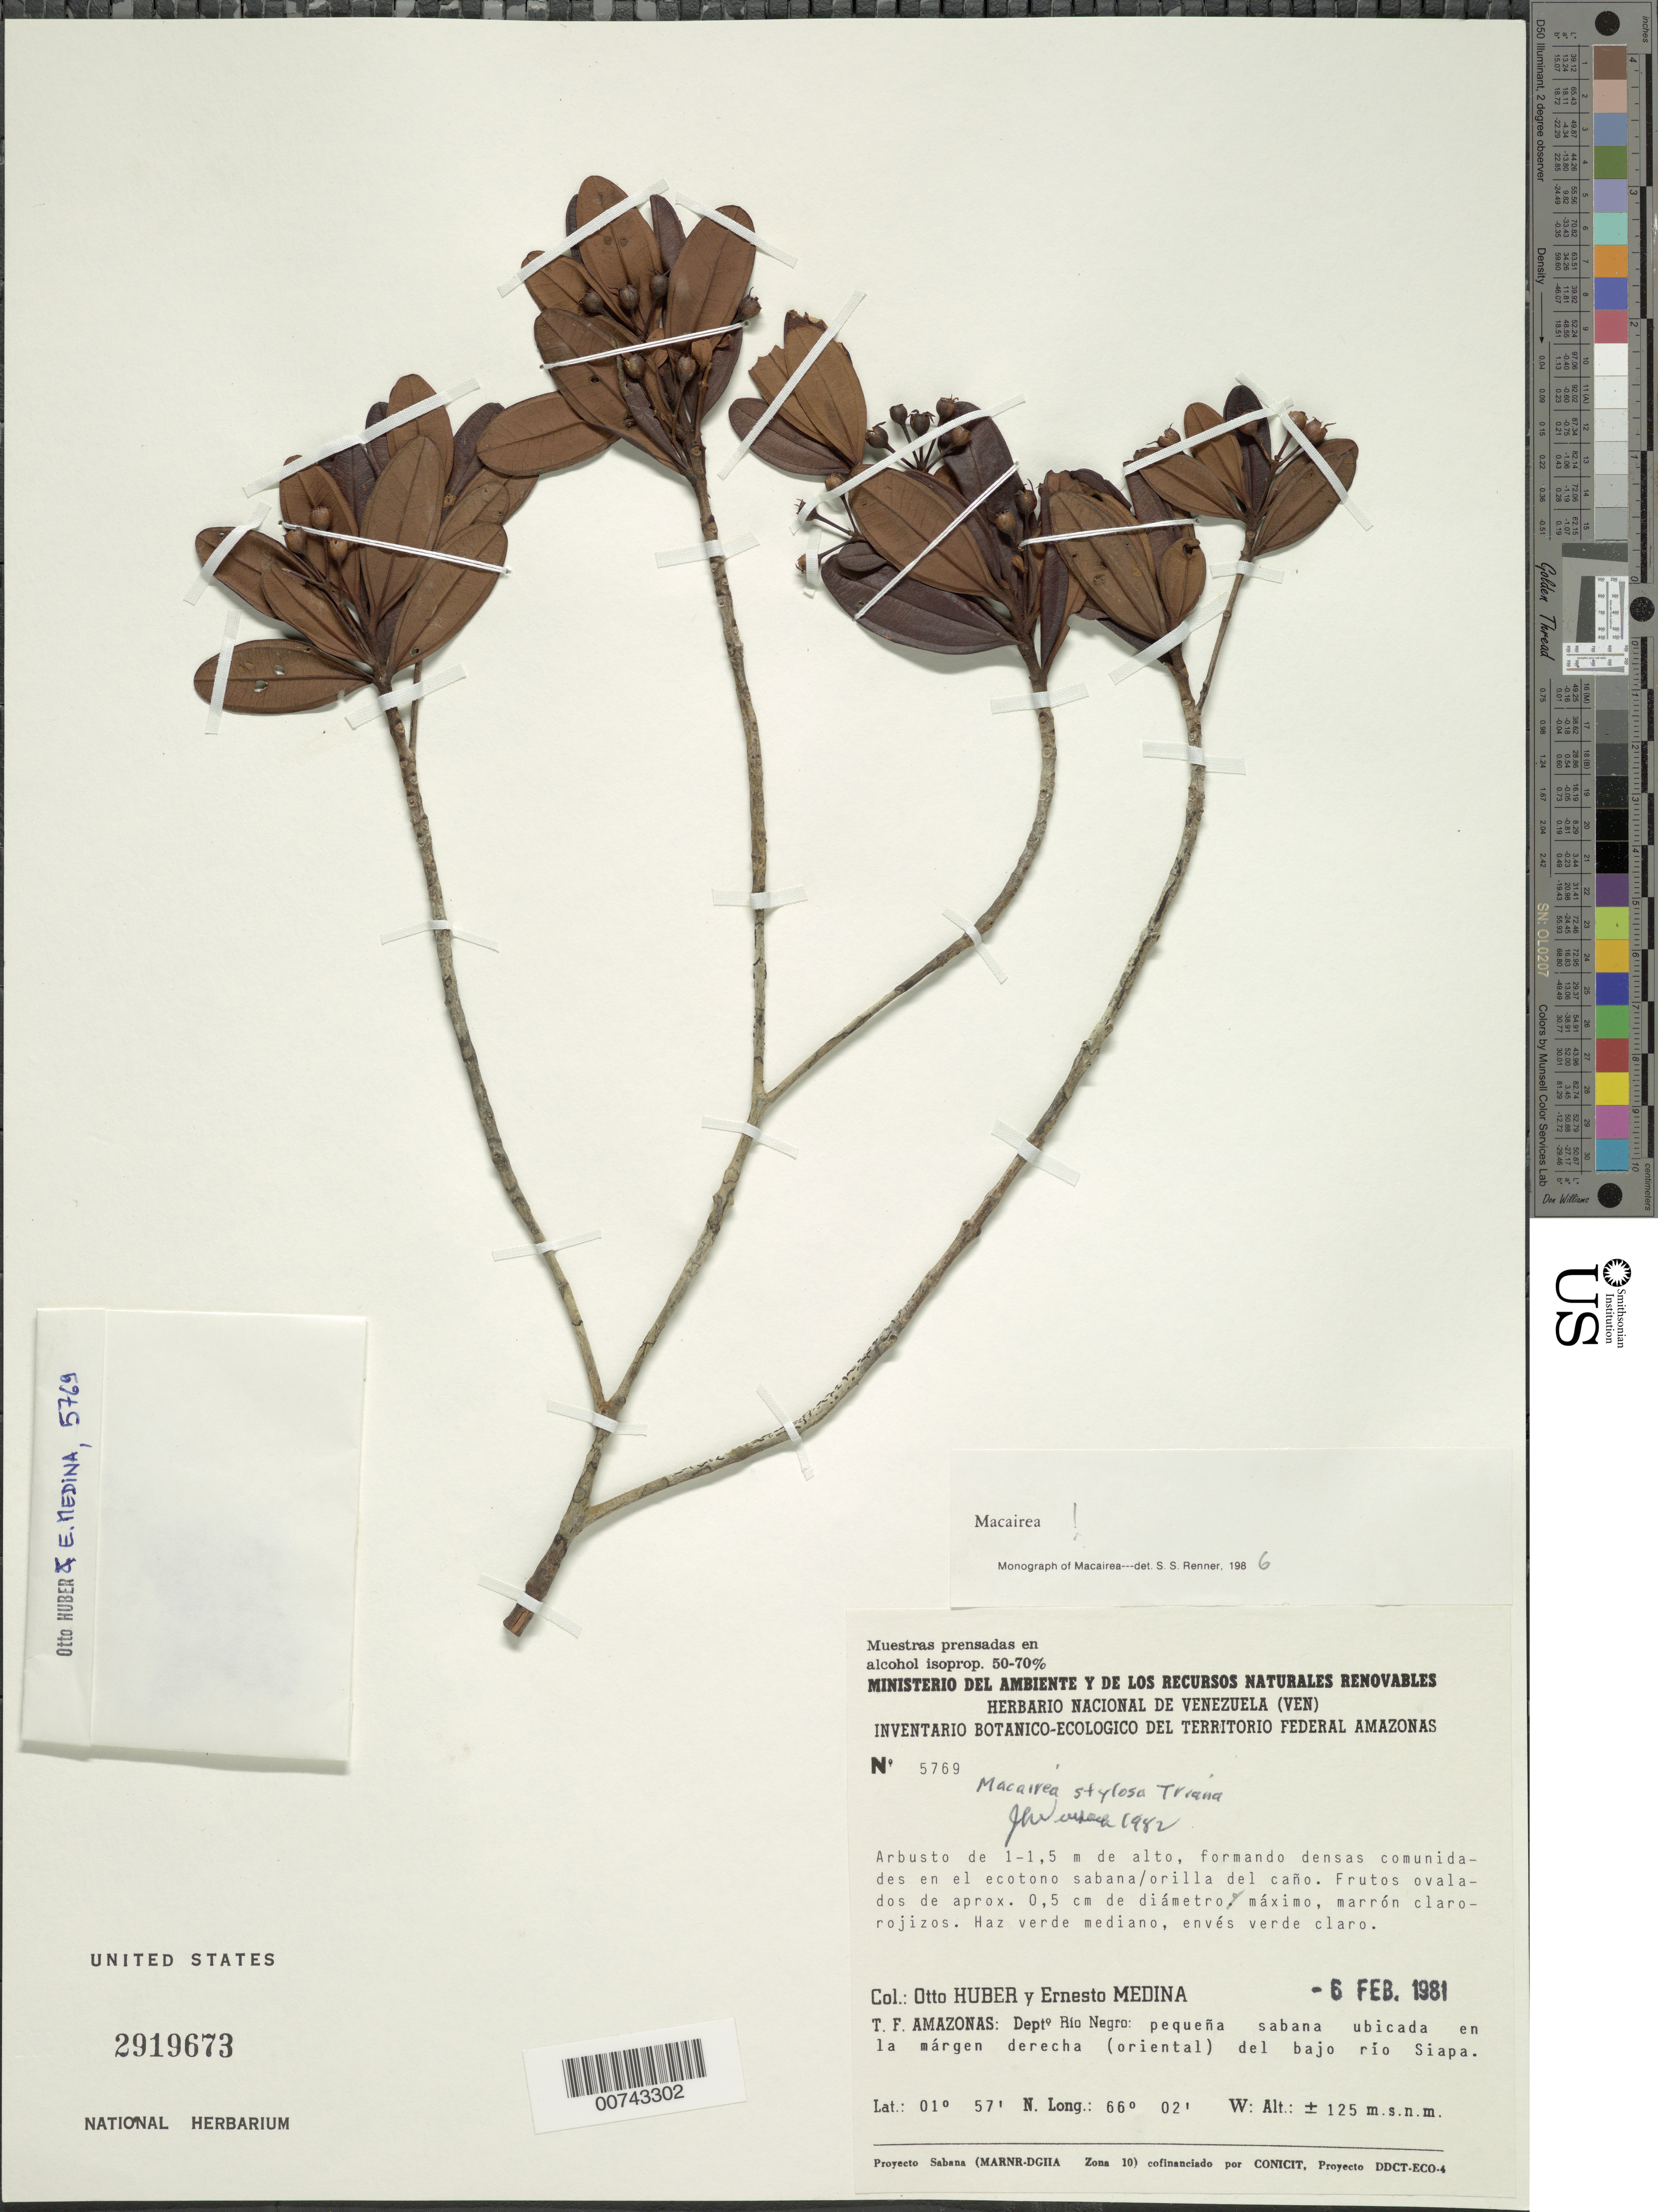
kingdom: Plantae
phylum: Tracheophyta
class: Magnoliopsida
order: Myrtales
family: Melastomataceae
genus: Macairea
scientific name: Macairea stylosa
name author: Triana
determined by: Wurdack, John J., (US), US (UNITED STATES)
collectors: O. Huber & E. Medina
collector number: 5769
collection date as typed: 6-Feb-81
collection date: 1981-02-06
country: Venezuela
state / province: Amazonas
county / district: Río Negro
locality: Río Siapa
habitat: Pequena sabana ubidaca en la margen derecha (oriental) del bajo rio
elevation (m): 125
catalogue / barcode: US 2919673